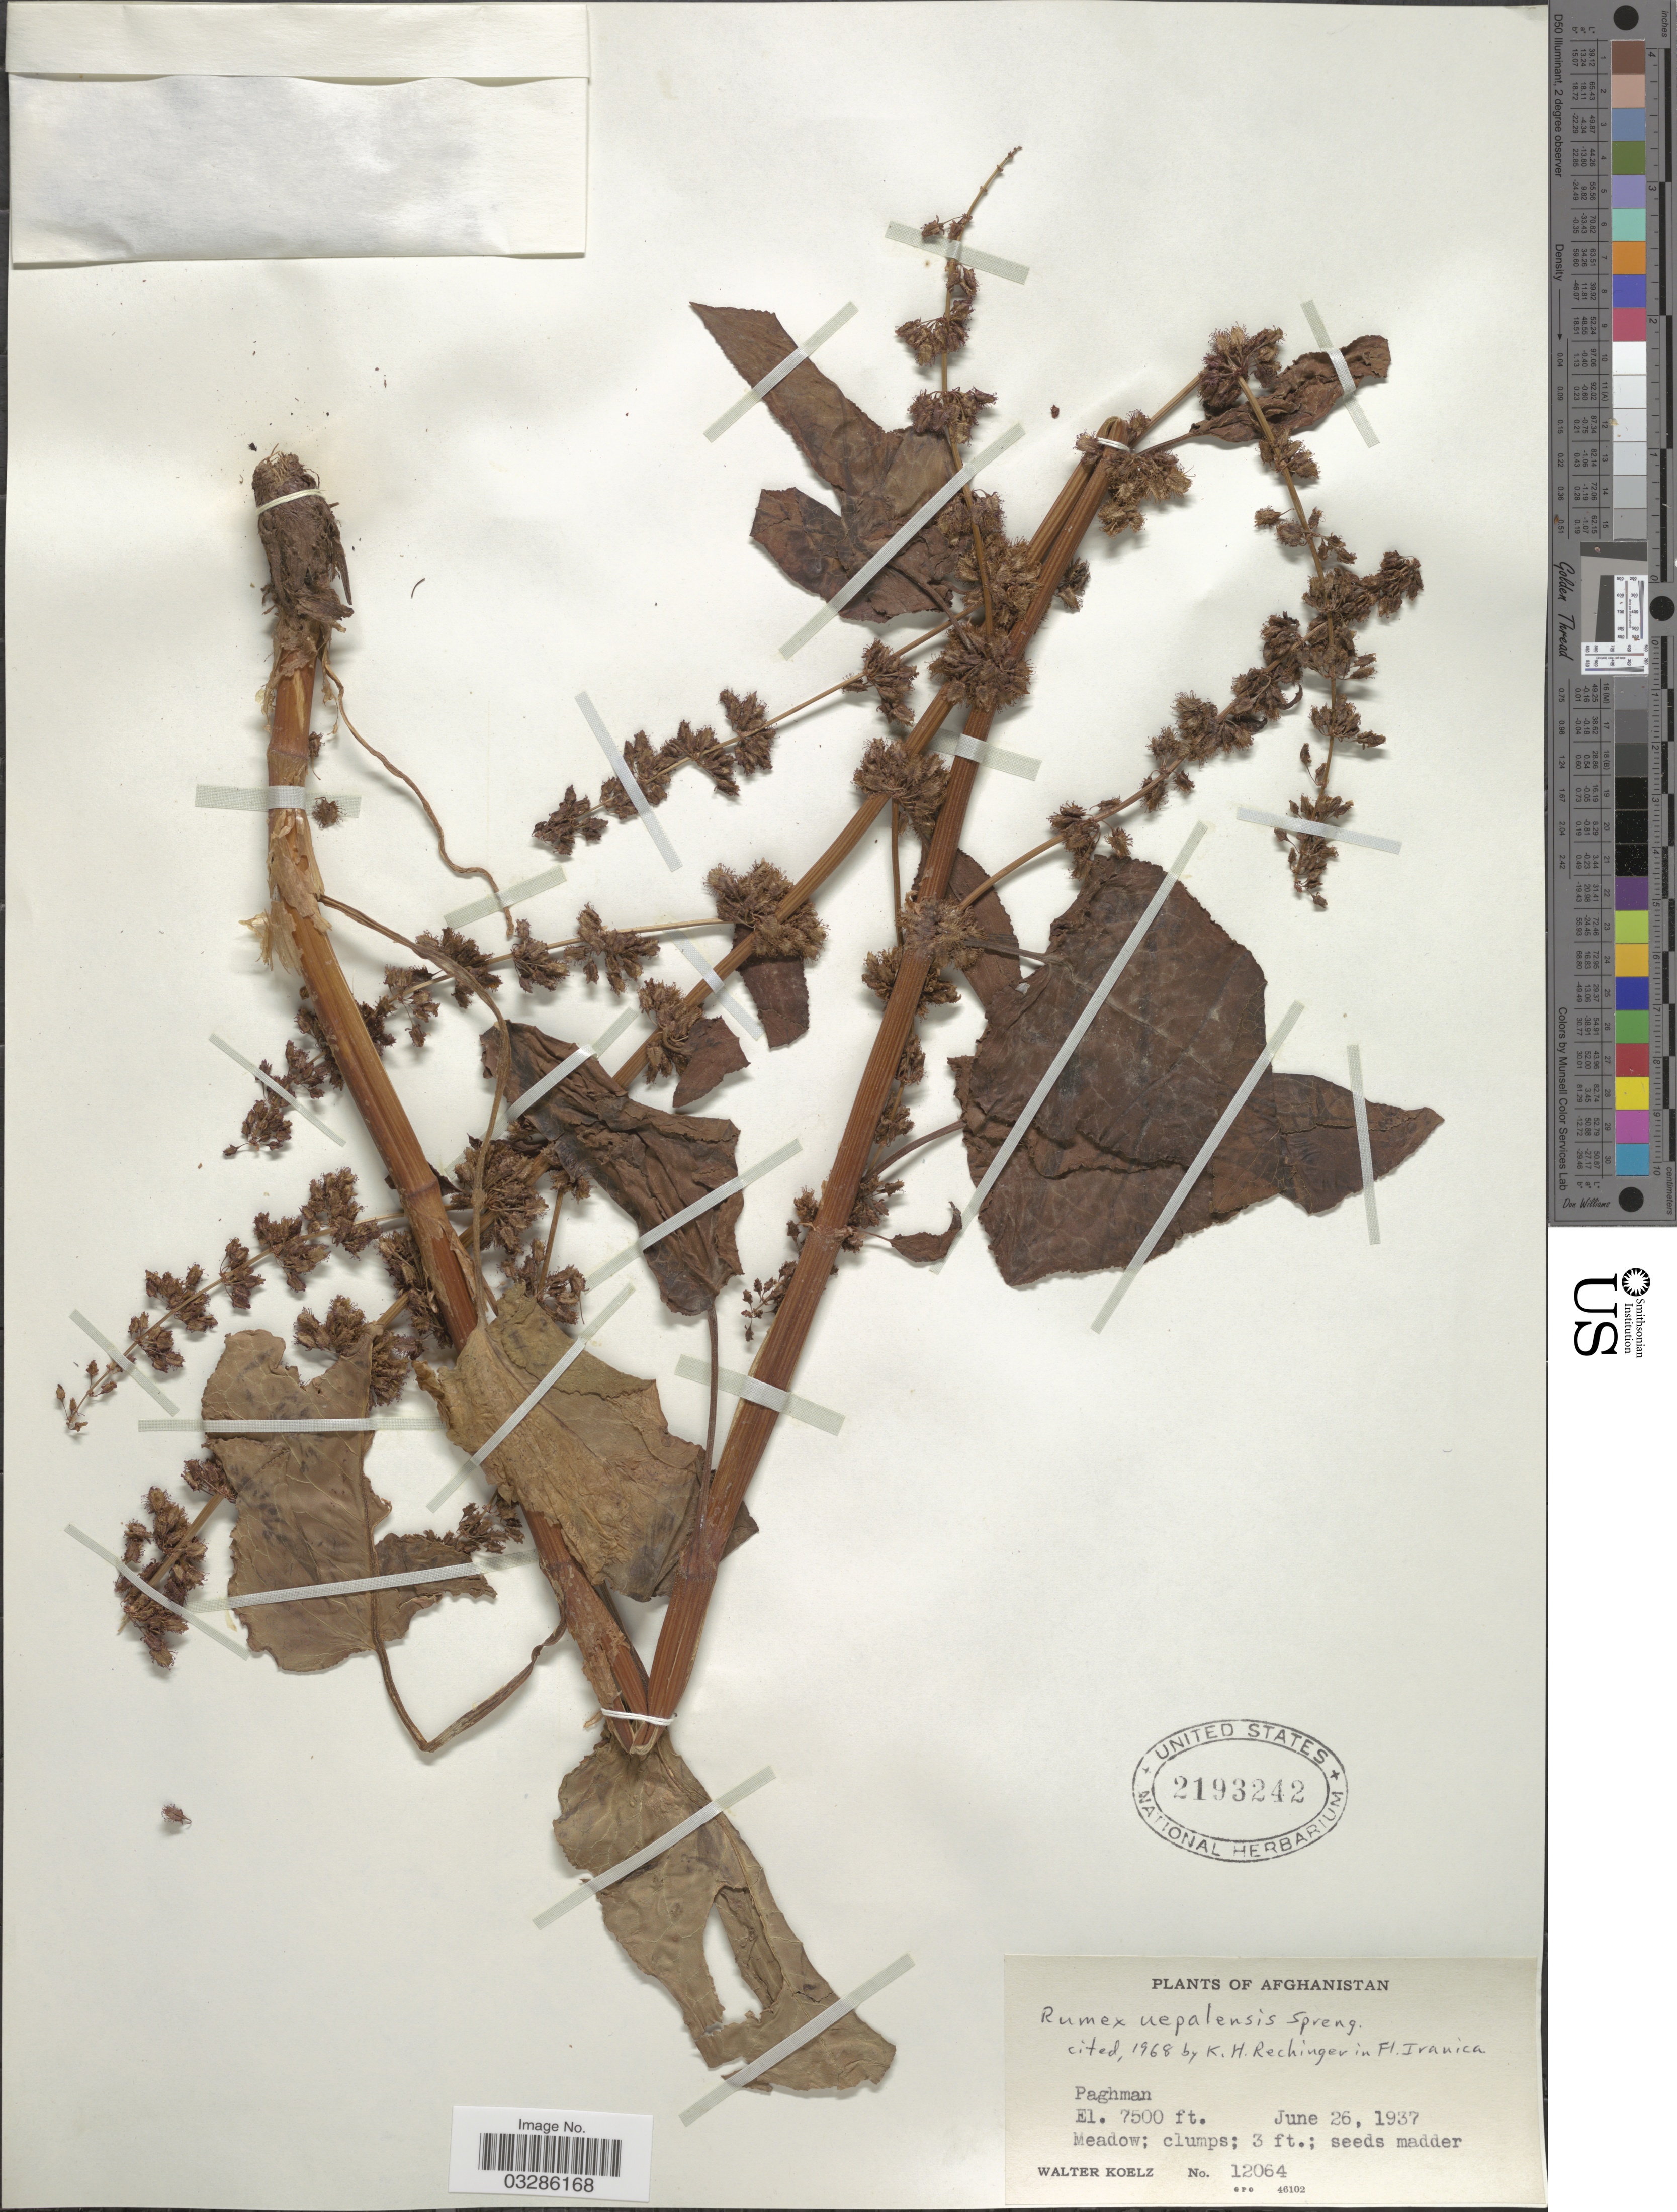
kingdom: Plantae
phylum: Tracheophyta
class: Magnoliopsida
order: Caryophyllales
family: Polygonaceae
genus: Rumex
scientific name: Rumex nepalensis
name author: Spreng.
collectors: W. N. Koelz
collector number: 12064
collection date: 1937-06-26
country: Afghanistan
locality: Paghman.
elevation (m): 2286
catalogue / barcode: US 2193242